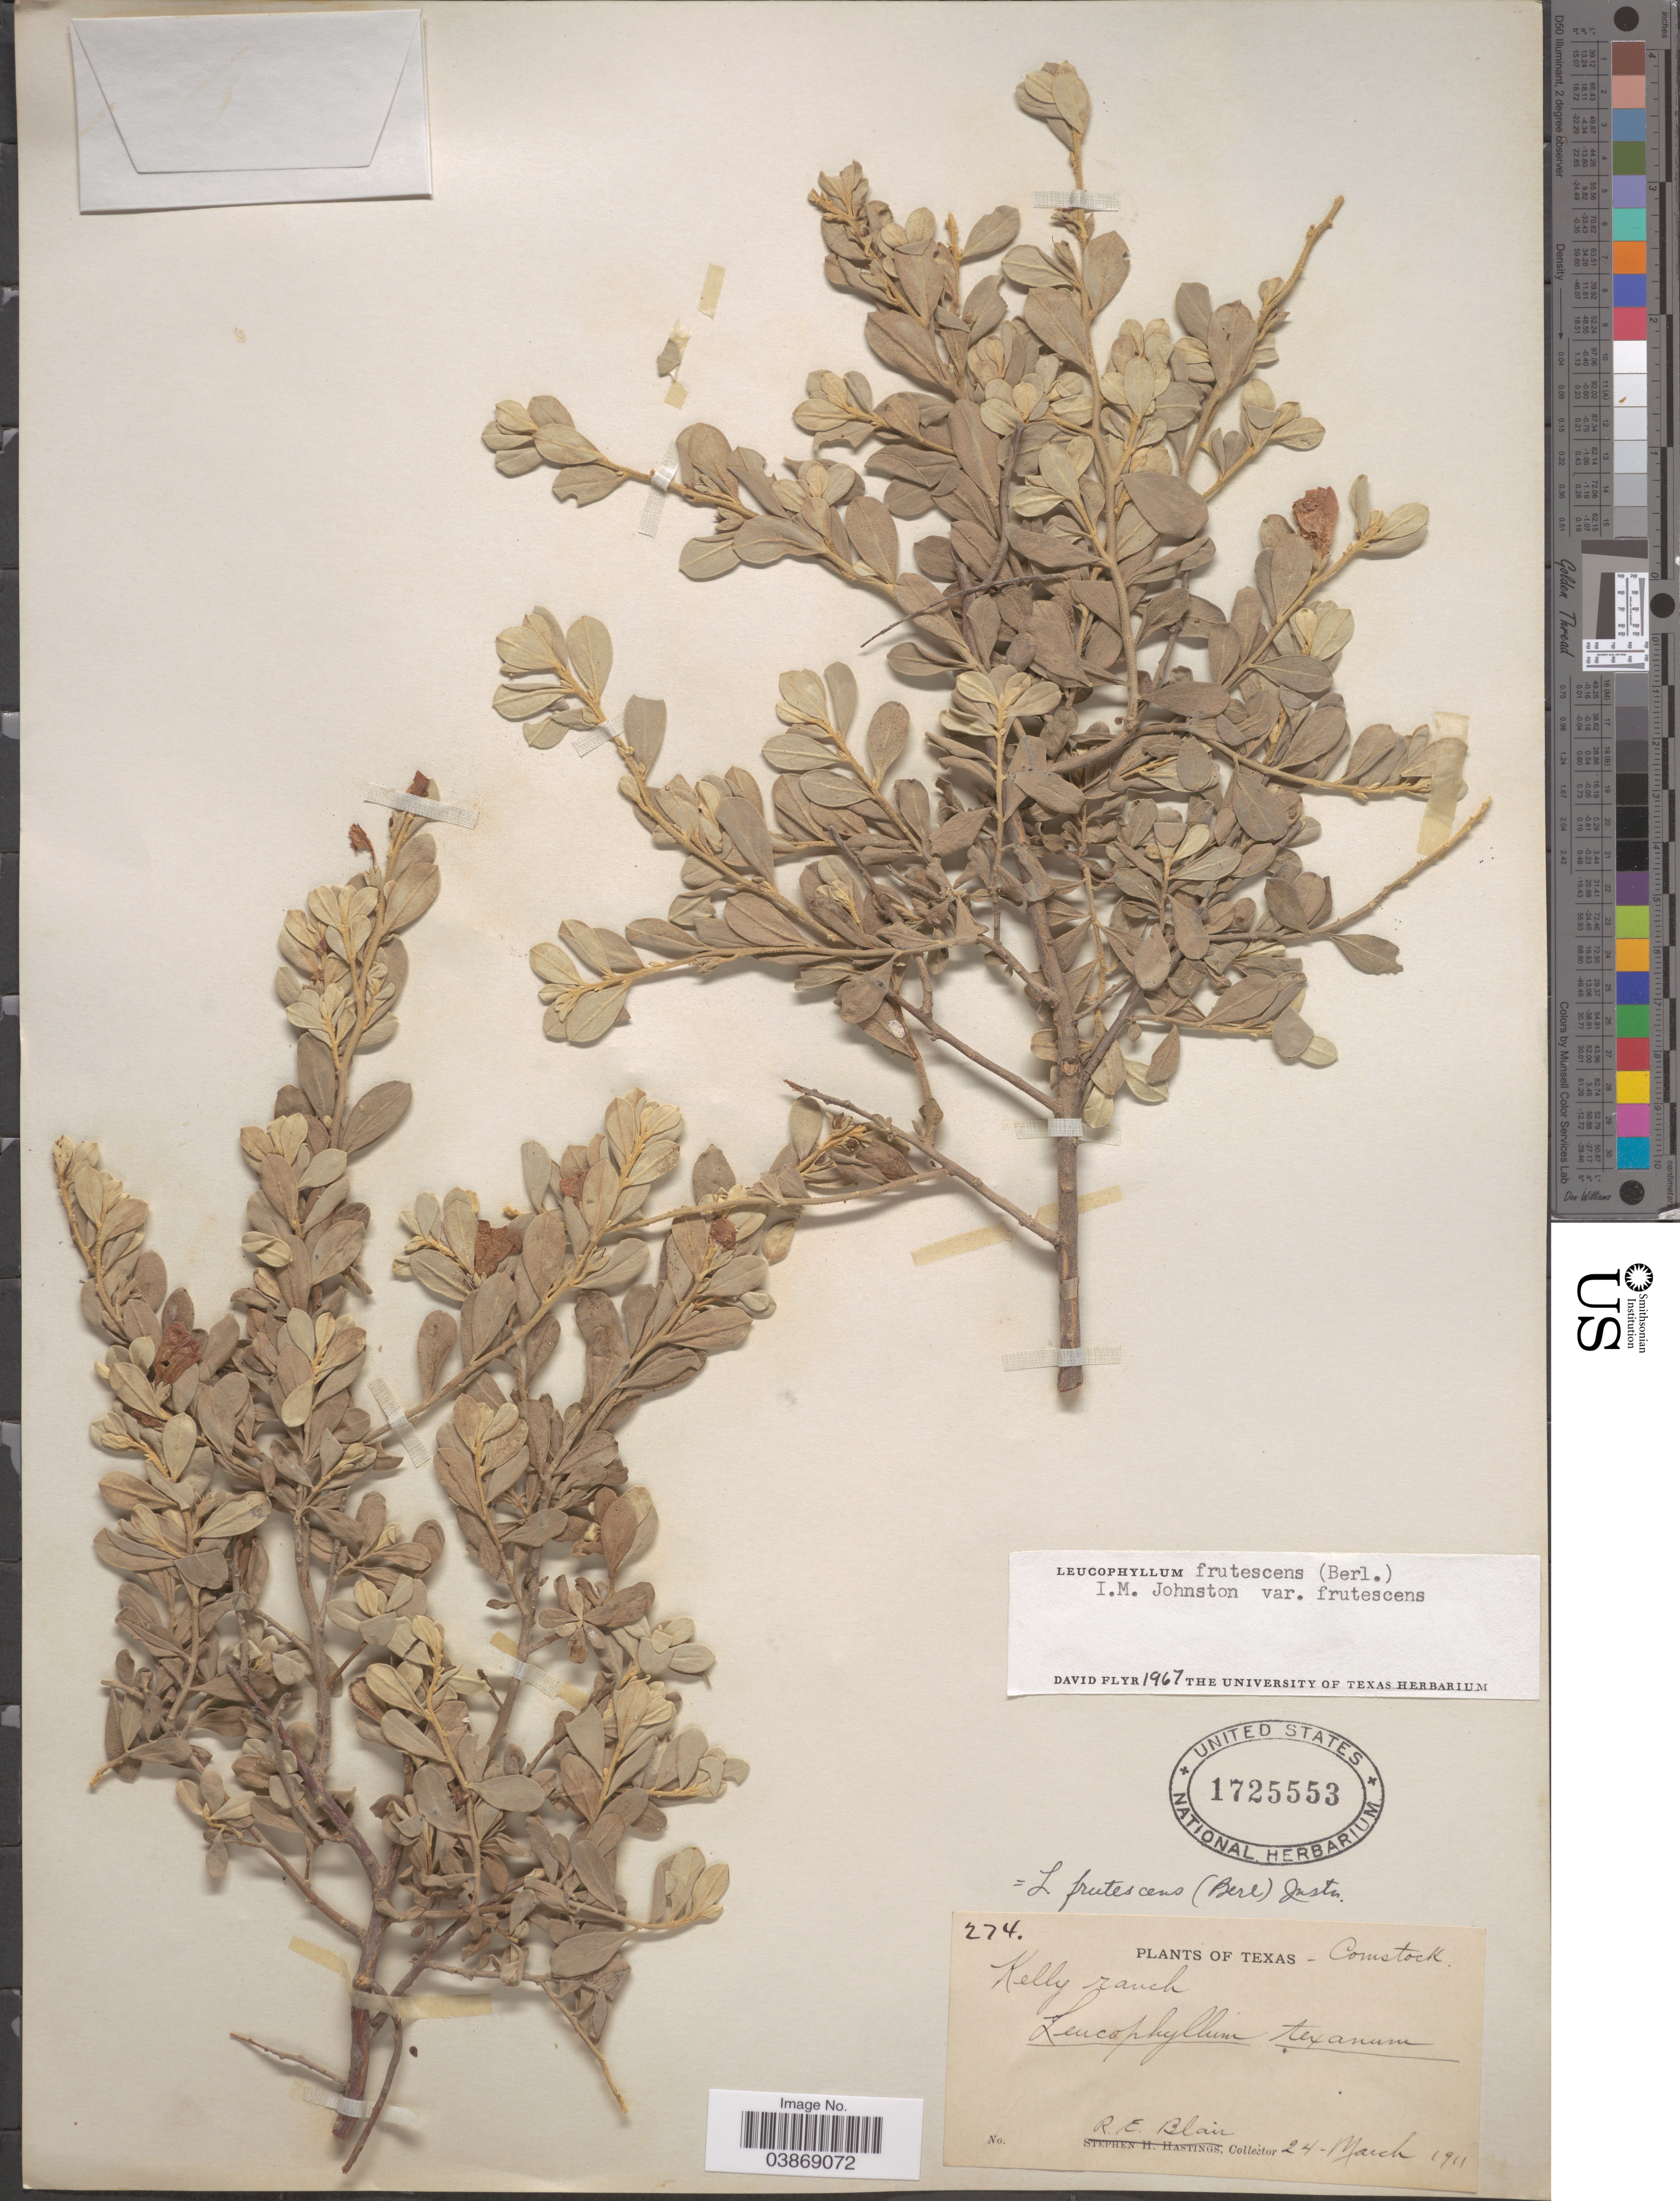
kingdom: Plantae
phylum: Tracheophyta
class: Magnoliopsida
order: Lamiales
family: Scrophulariaceae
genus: Leucophyllum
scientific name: Leucophyllum frutescens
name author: (Berland.) I.M. Johnst.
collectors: R. Blair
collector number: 274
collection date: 1911-03-24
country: United States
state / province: Texas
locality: Comstock. Kelly ranch.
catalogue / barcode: US 1725553